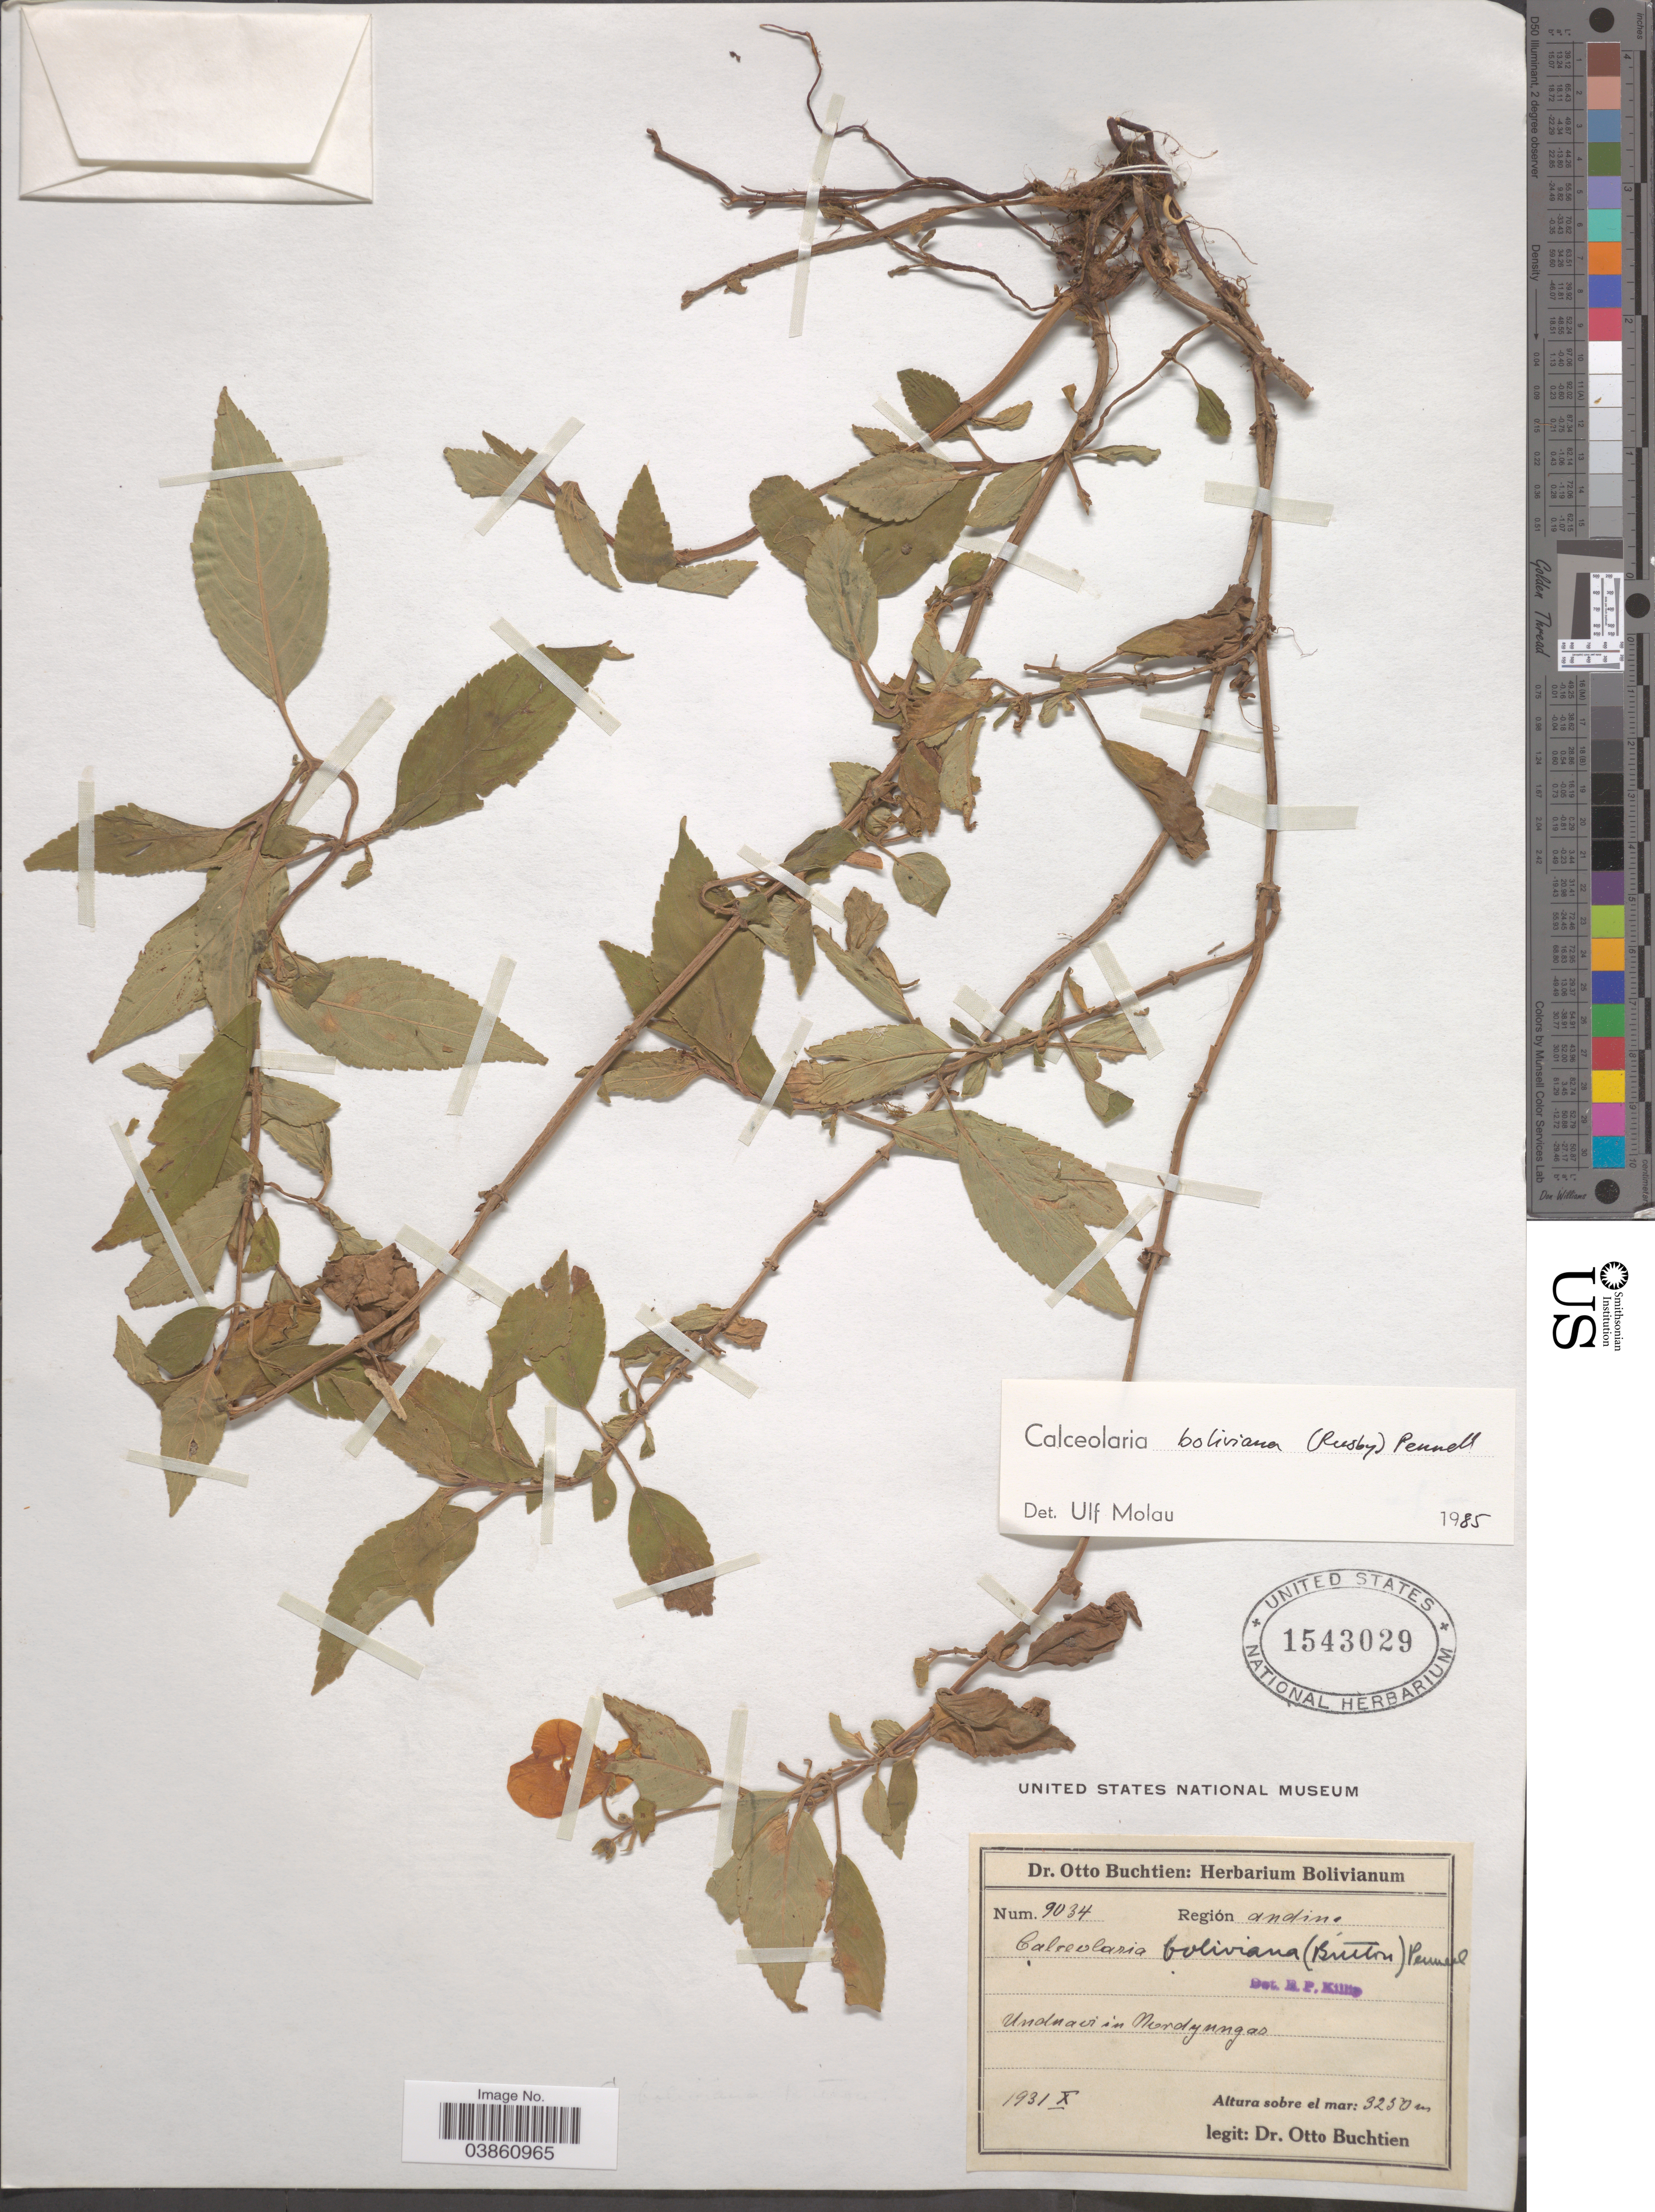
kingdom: Plantae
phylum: Tracheophyta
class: Magnoliopsida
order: Lamiales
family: Calceolariaceae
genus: Calceolaria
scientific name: Calceolaria boliviana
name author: (Britton ex Rusby) Pennell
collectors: O. Buchtien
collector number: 9034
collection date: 1931-10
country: Bolivia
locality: Región andina. Unduavi in Nordyungas.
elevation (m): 3250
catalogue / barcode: US 1543029